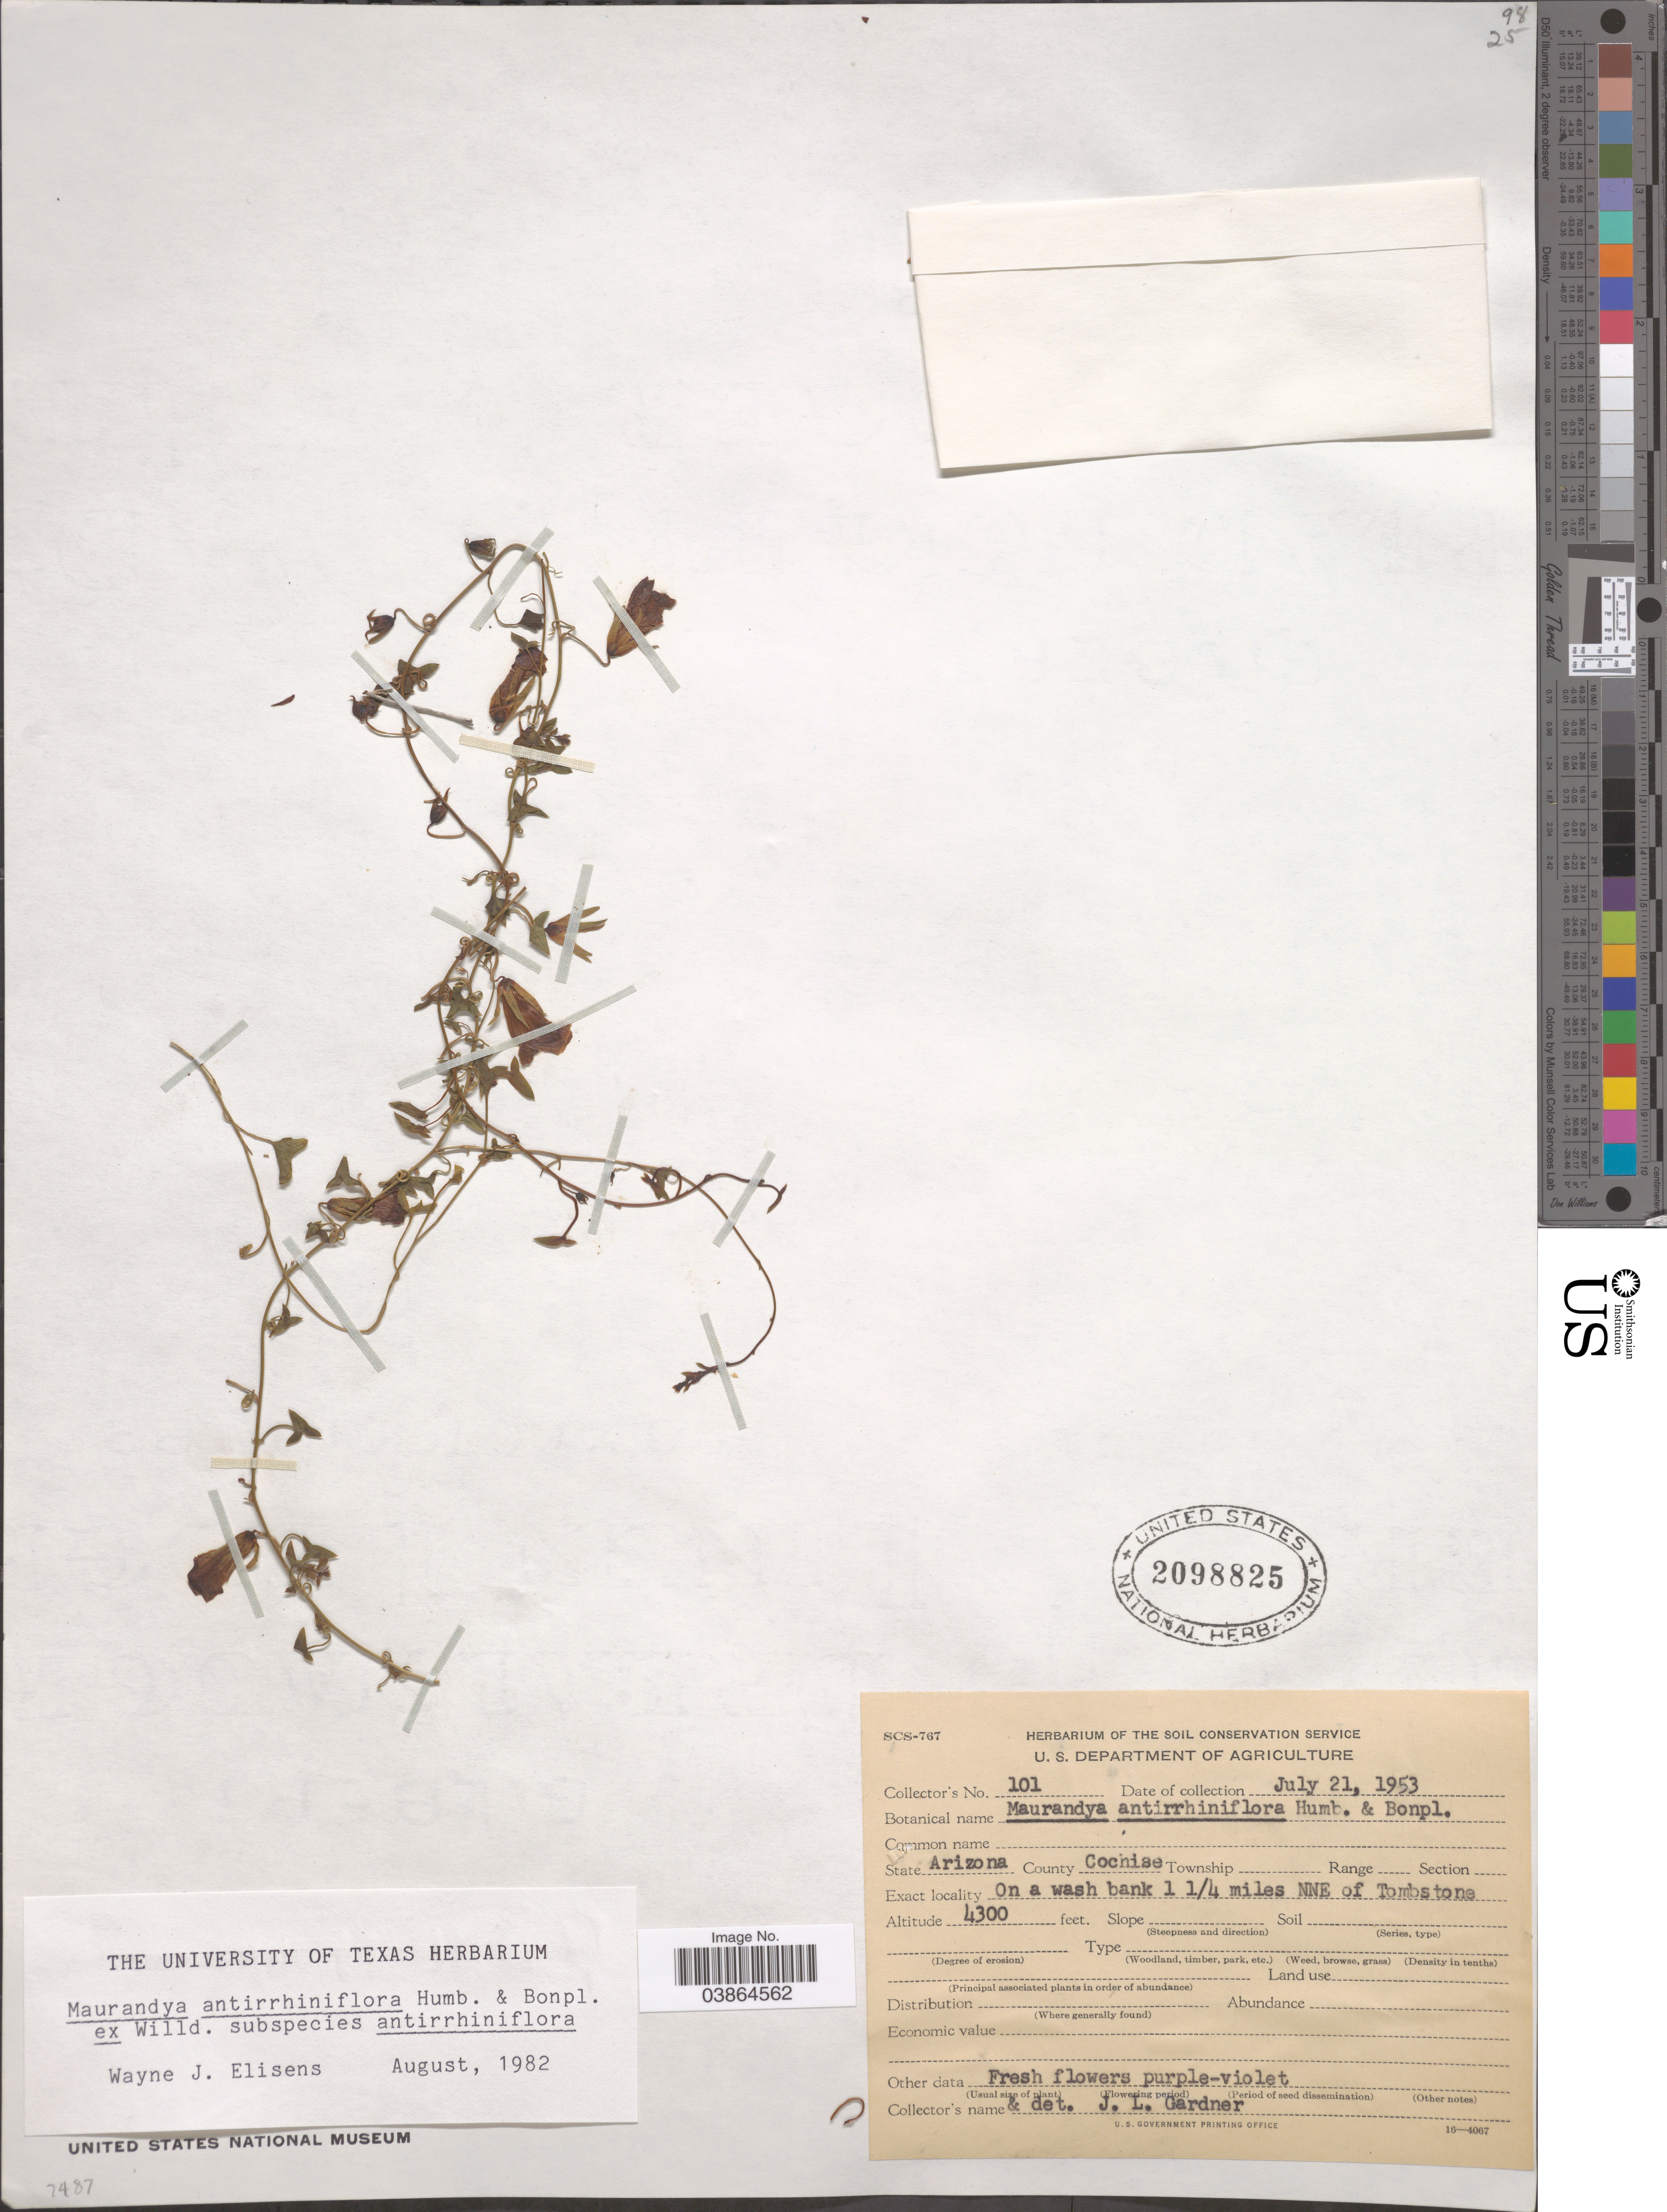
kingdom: Plantae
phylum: Tracheophyta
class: Magnoliopsida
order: Lamiales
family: Plantaginaceae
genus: Maurandya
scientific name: Maurandya antirrhiniflora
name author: Humb. & Bonpl. ex Willd.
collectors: J. L. Gardner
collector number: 101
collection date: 1953-07-21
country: United States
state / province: Arizona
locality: County Cochise. On a wash bank 1 1/4 miles NNE of Tombstone.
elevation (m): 1311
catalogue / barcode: US 2098825